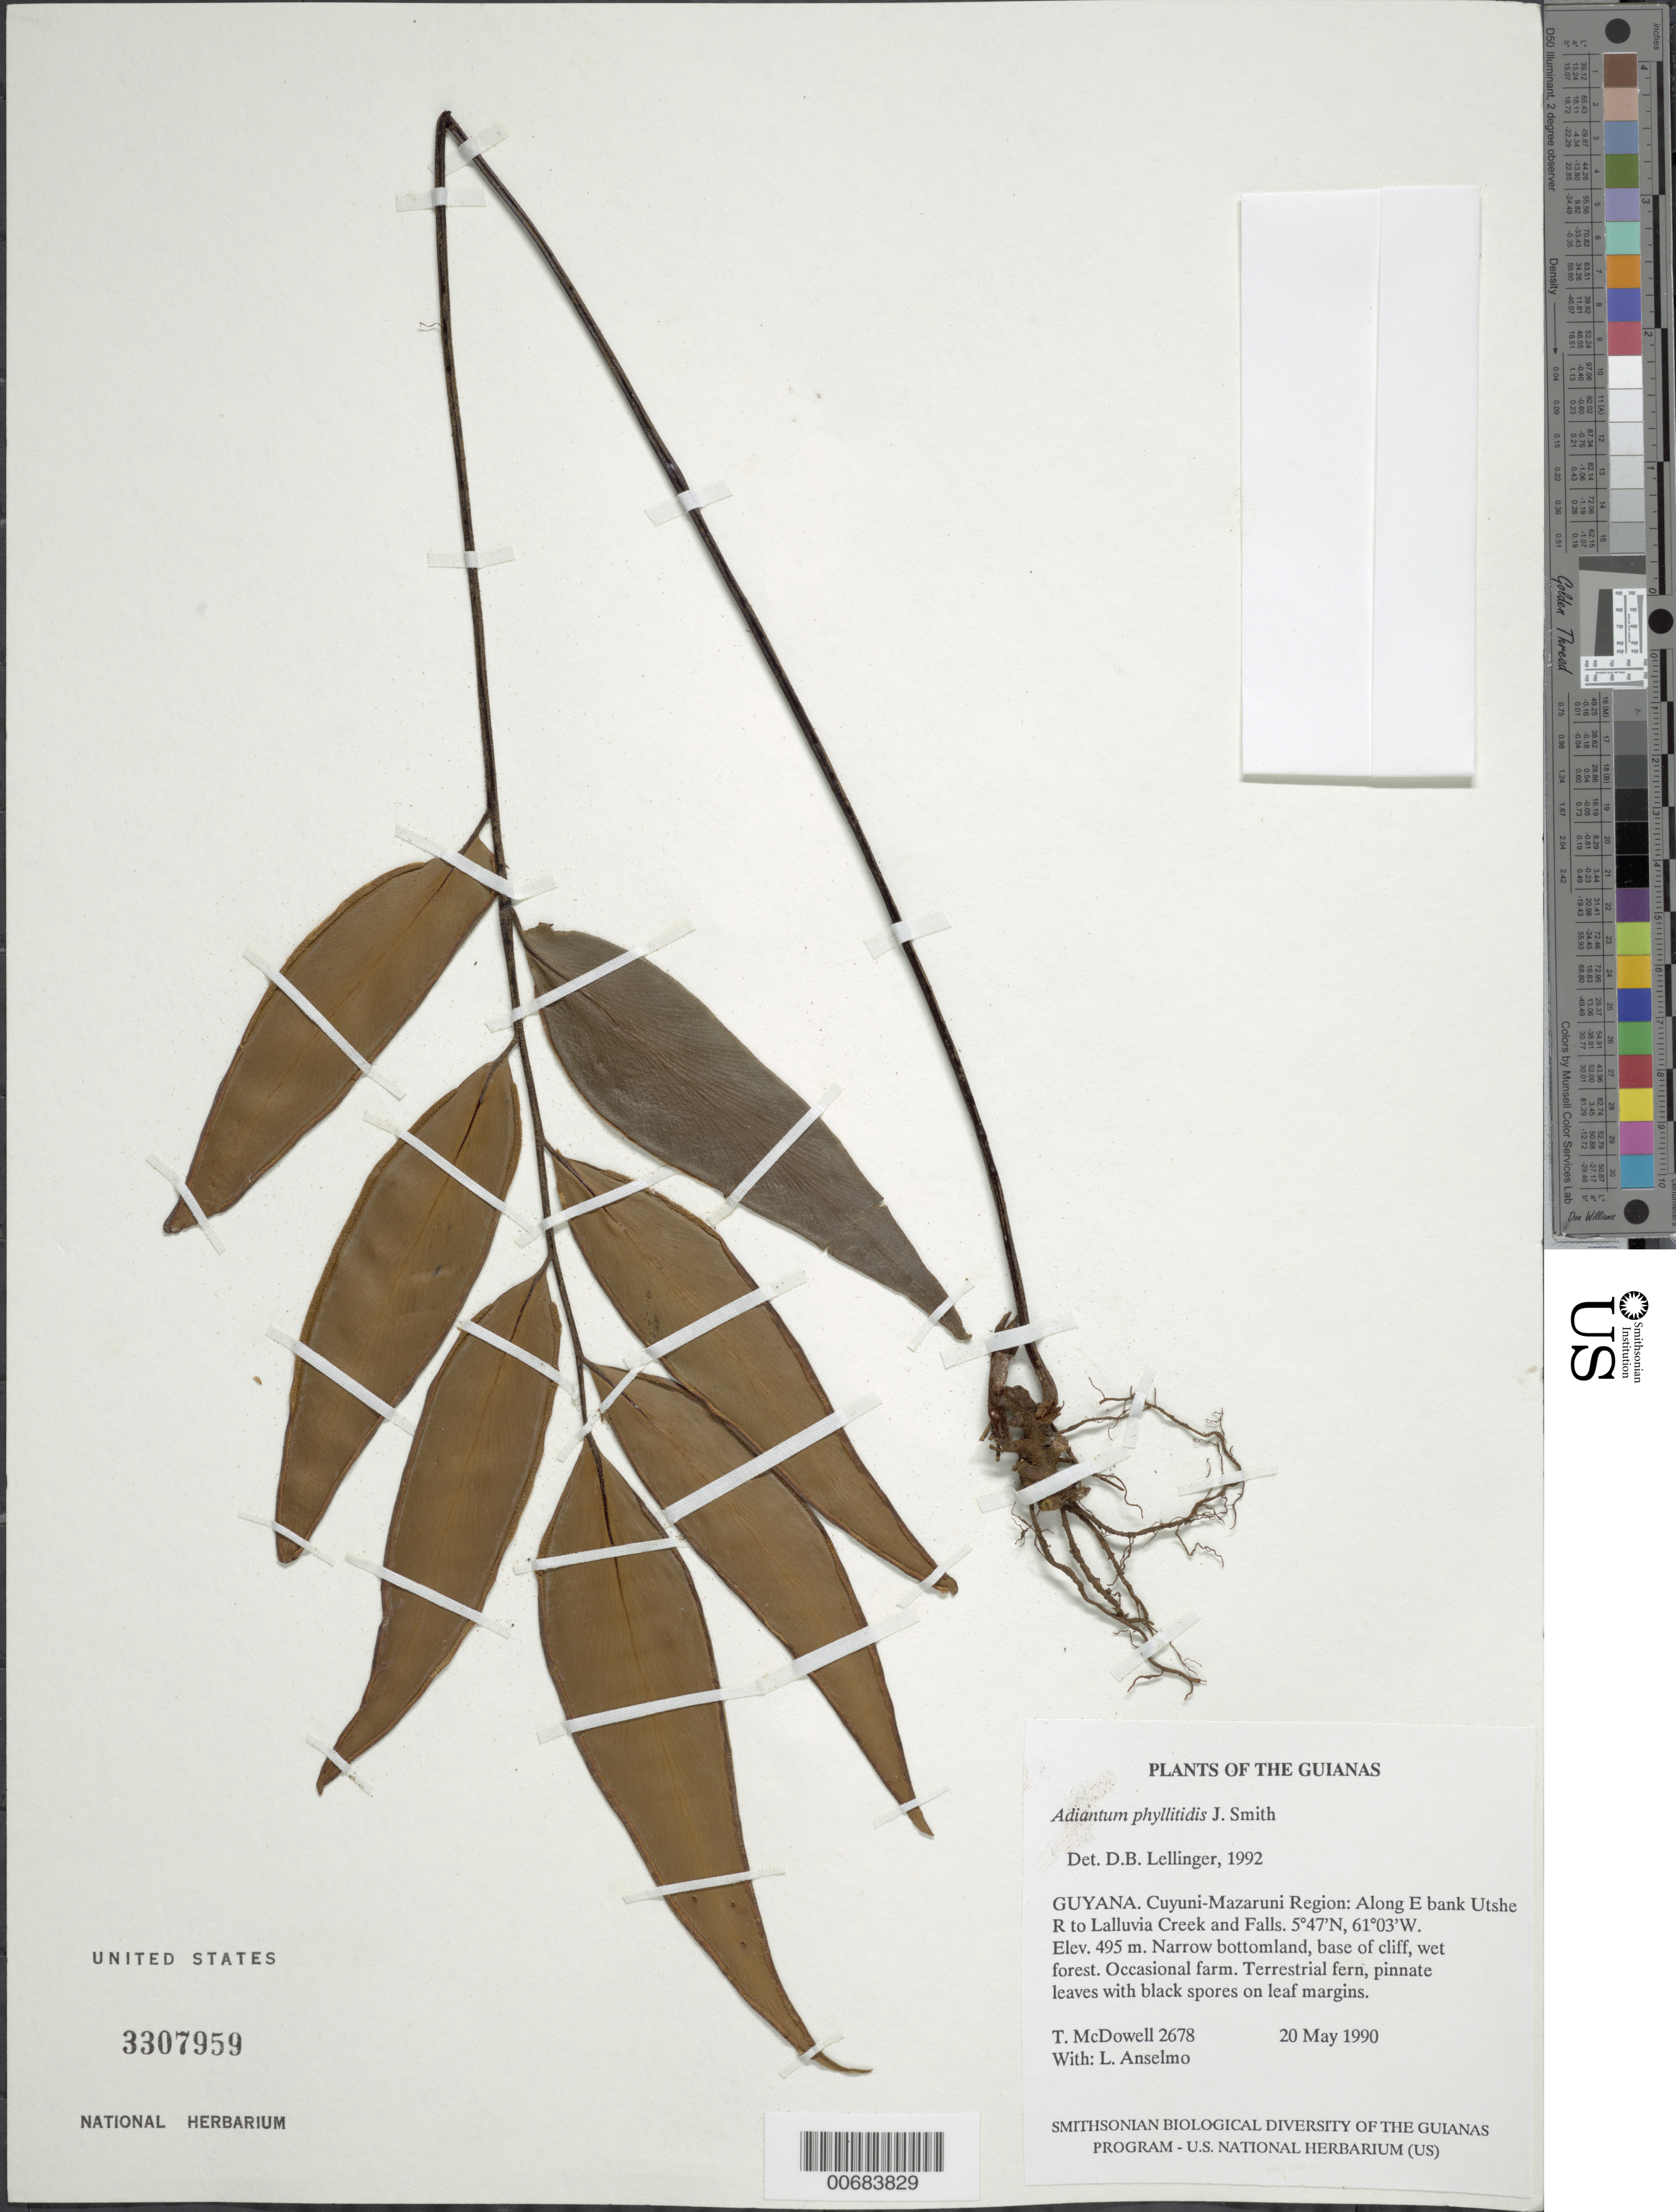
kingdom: Plantae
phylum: Tracheophyta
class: Polypodiopsida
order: Polypodiales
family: Pteridaceae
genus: Adiantum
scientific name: Adiantum phyllitidis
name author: J. Sm.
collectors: T. McDowell & L. Anselmo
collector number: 2678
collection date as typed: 20 May 1990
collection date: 1990-05-20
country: Guyana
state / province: Cuyuni-Mazaruni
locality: Along E bank Utshi R, from falls above Paruima Mission to Lalluvia Creek and Falls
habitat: Narrow bottomland, base of cliff, wet forest. Occasional farm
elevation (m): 495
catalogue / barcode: US 3307959